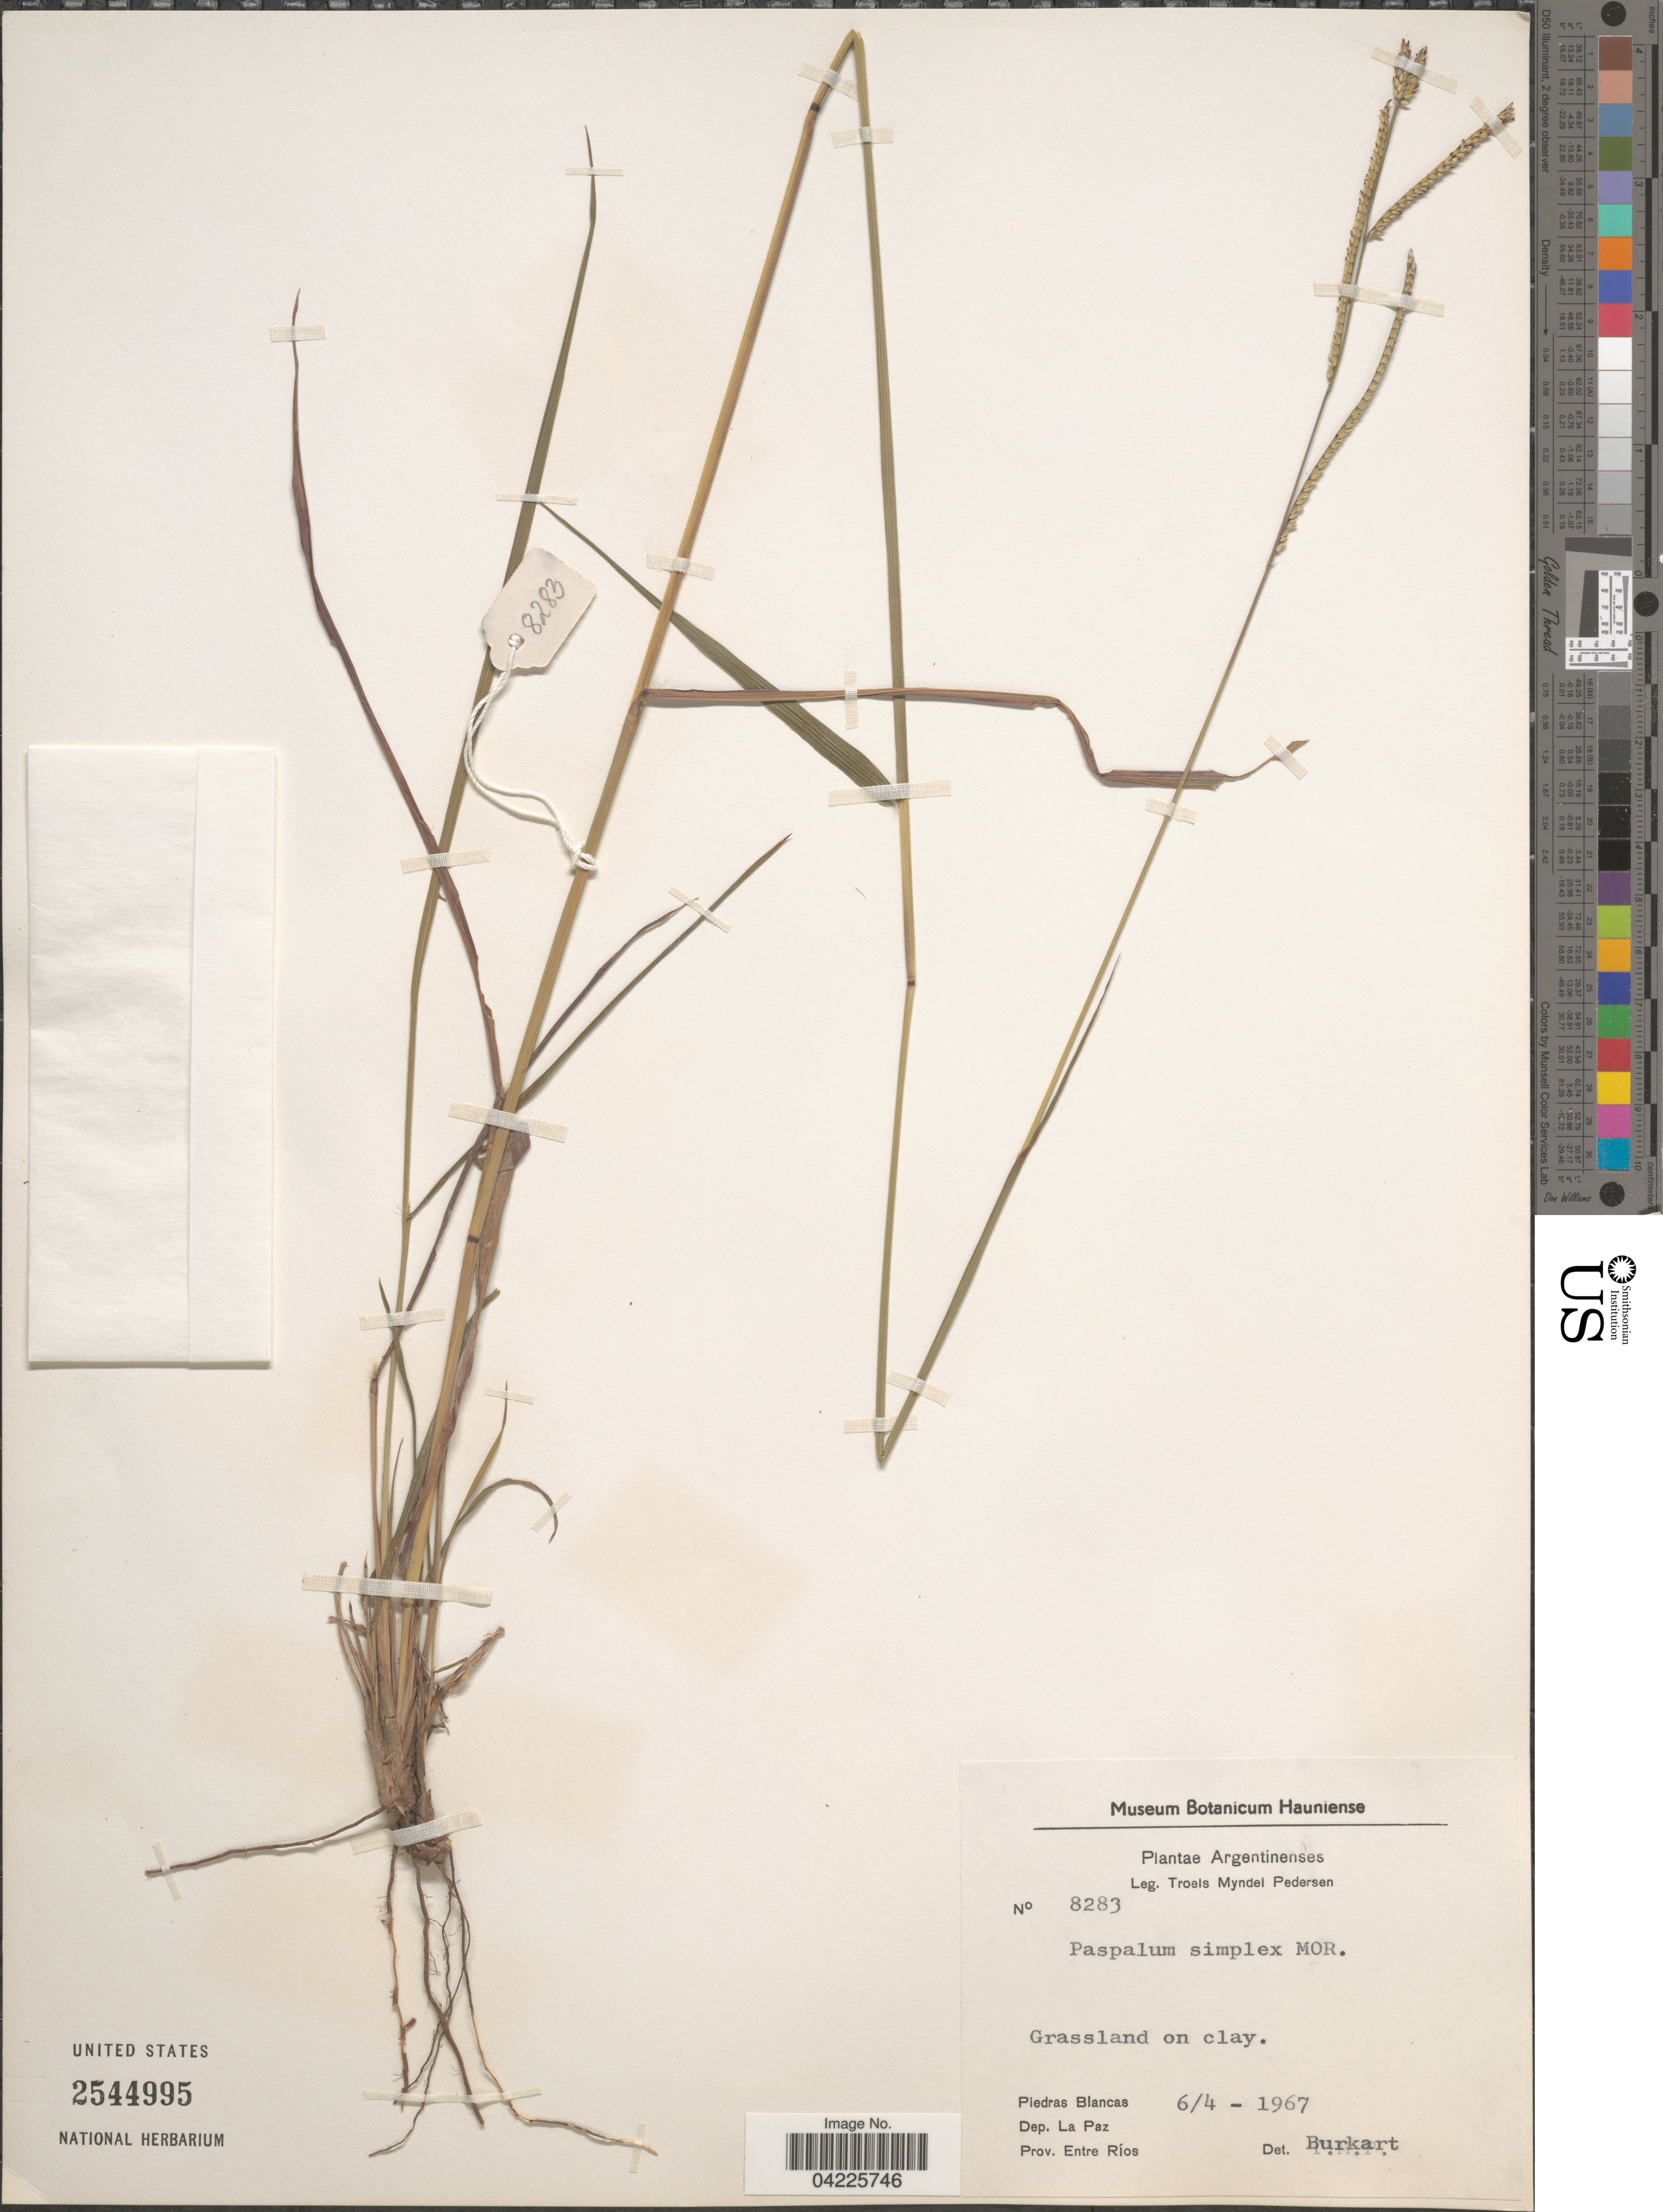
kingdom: Plantae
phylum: Tracheophyta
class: Liliopsida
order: Poales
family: Poaceae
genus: Paspalum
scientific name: Paspalum simplex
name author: Morong in Morong & Britton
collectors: T. Pederson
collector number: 8283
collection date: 1967-04-06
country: Argentina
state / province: Entre Rios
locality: Piedras Blancas. Dep. La Paz.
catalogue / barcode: US 2544995